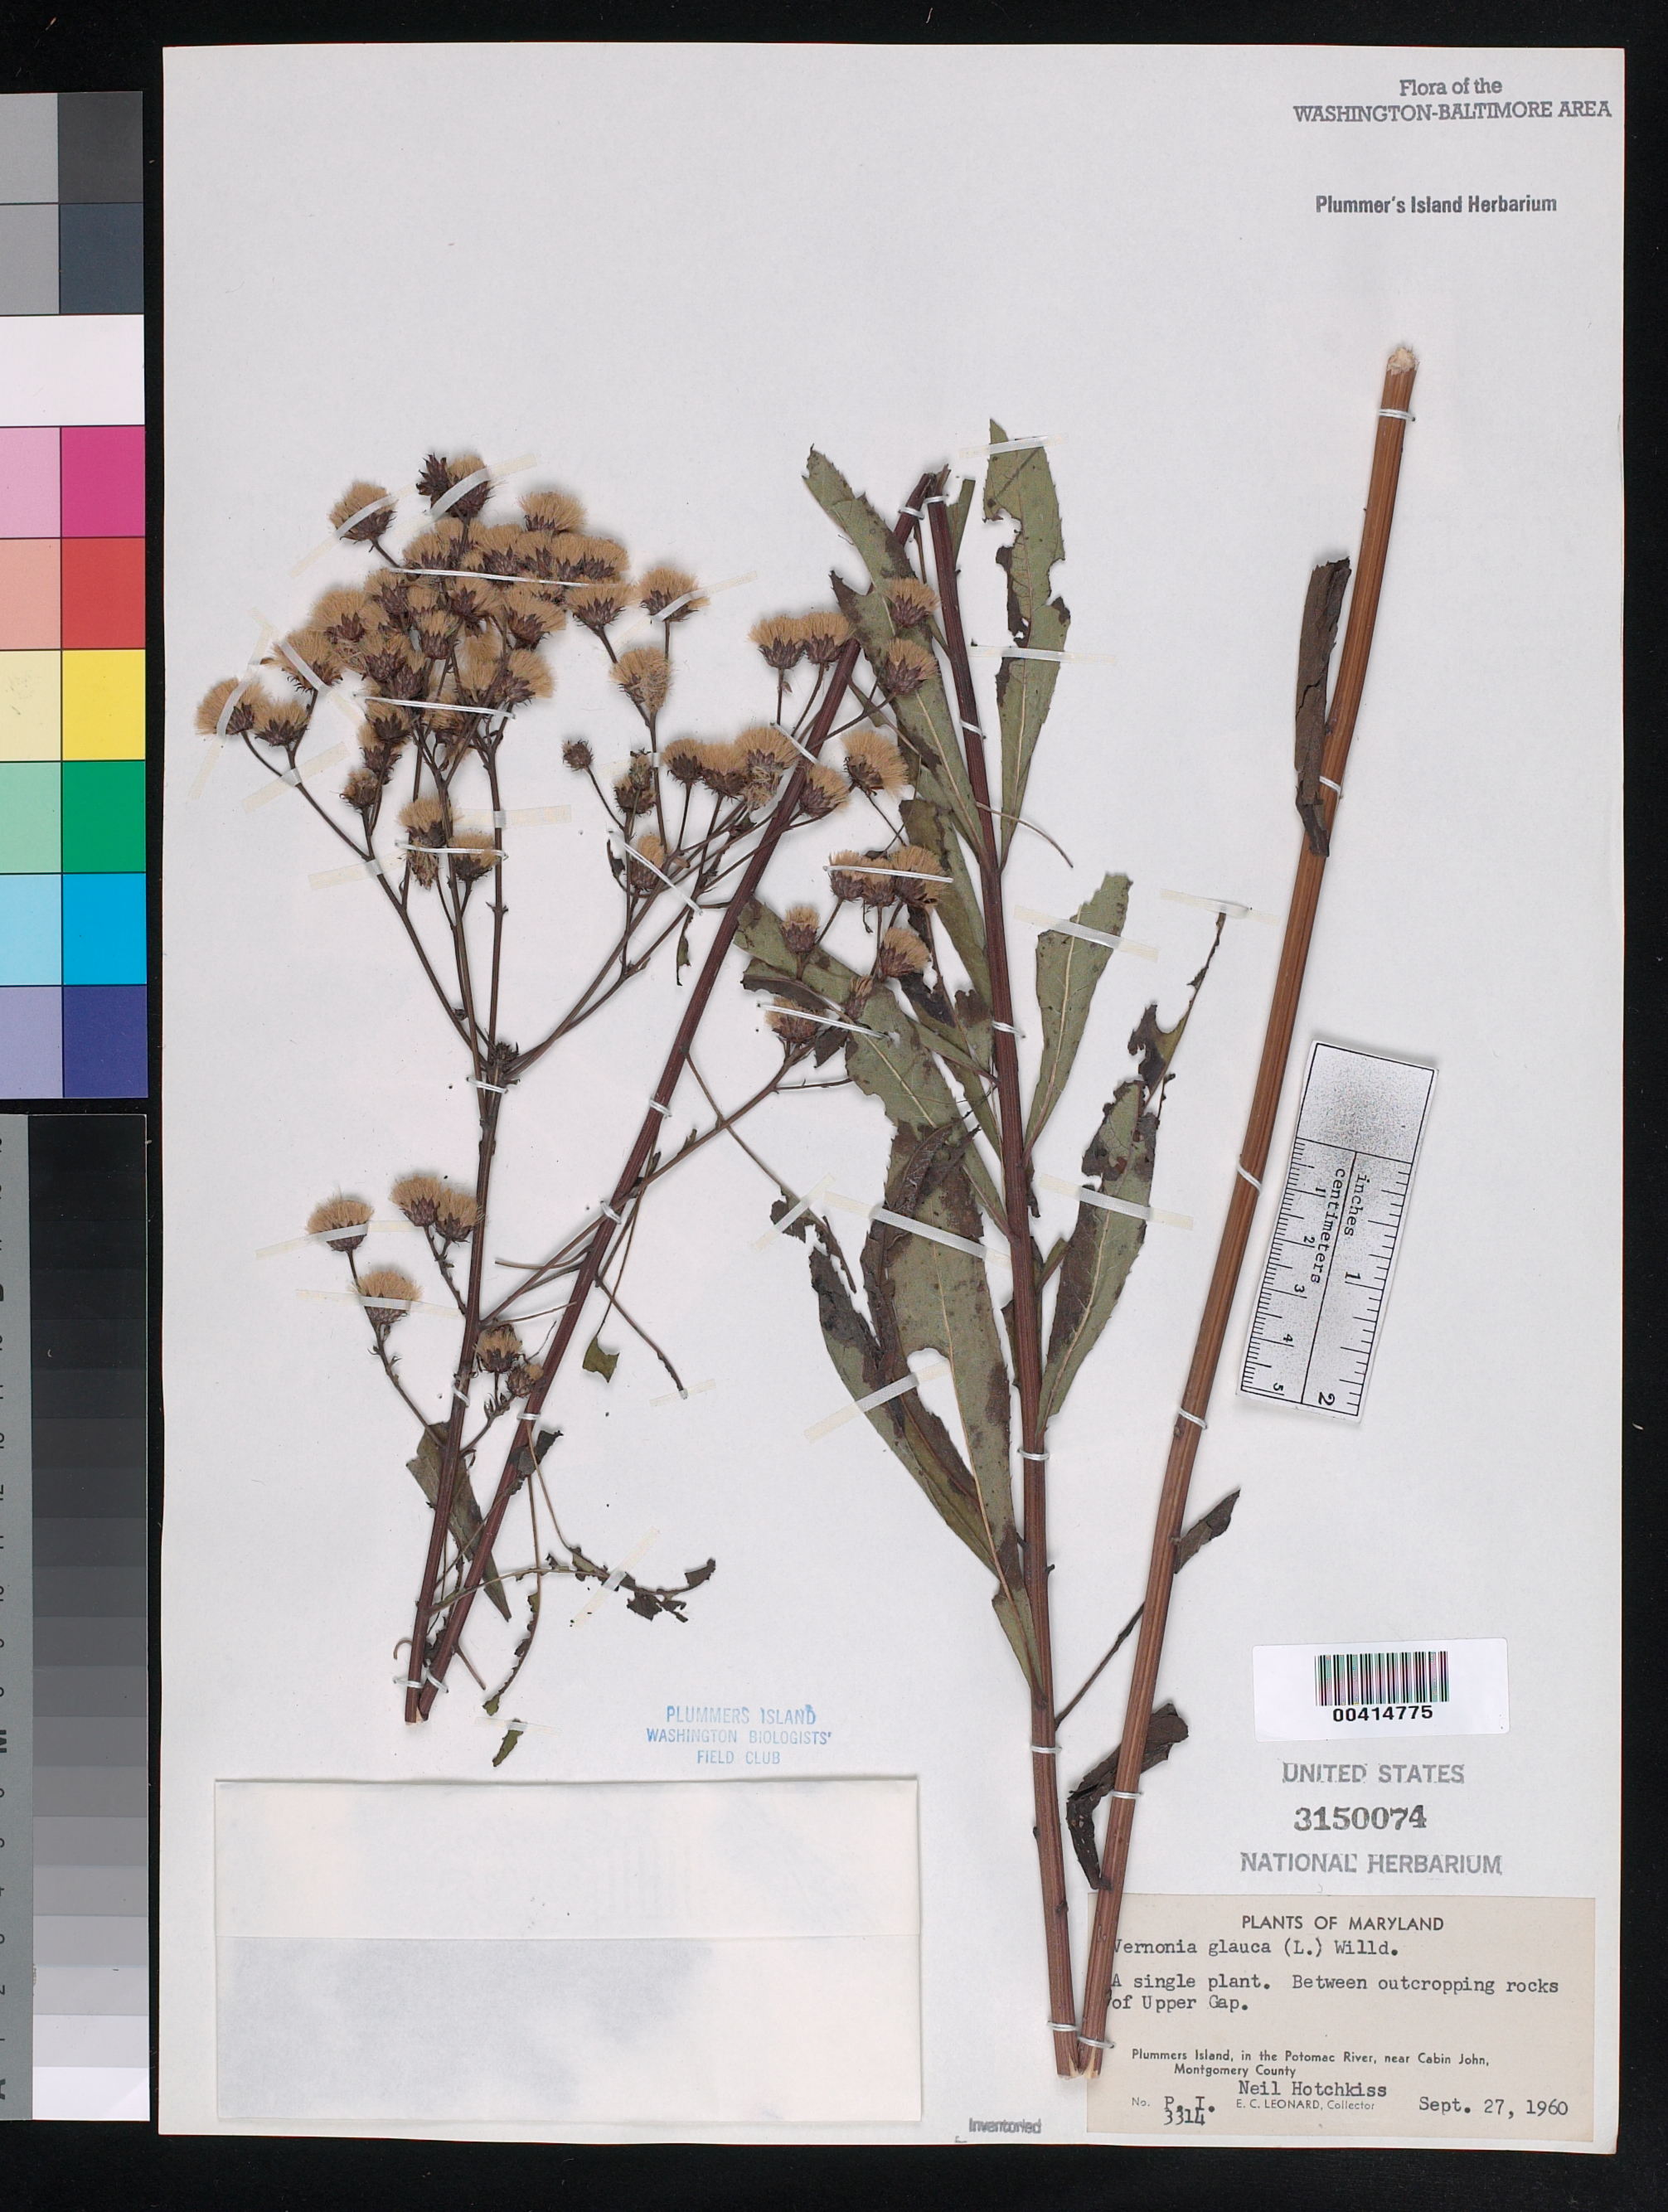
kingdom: Plantae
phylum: Tracheophyta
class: Magnoliopsida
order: Asterales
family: Asteraceae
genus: Vernonia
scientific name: Vernonia glauca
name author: (L.) Willd.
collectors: E. C. Leonard & N. Hotchkiss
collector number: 3314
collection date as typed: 27 Sep 1960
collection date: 1960-09-27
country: United States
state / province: Maryland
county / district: Montgomery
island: Plummers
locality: Plummer's Island; Upper Gap C. & O. Canal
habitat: Between outcropping rocks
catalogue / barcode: US 3150074